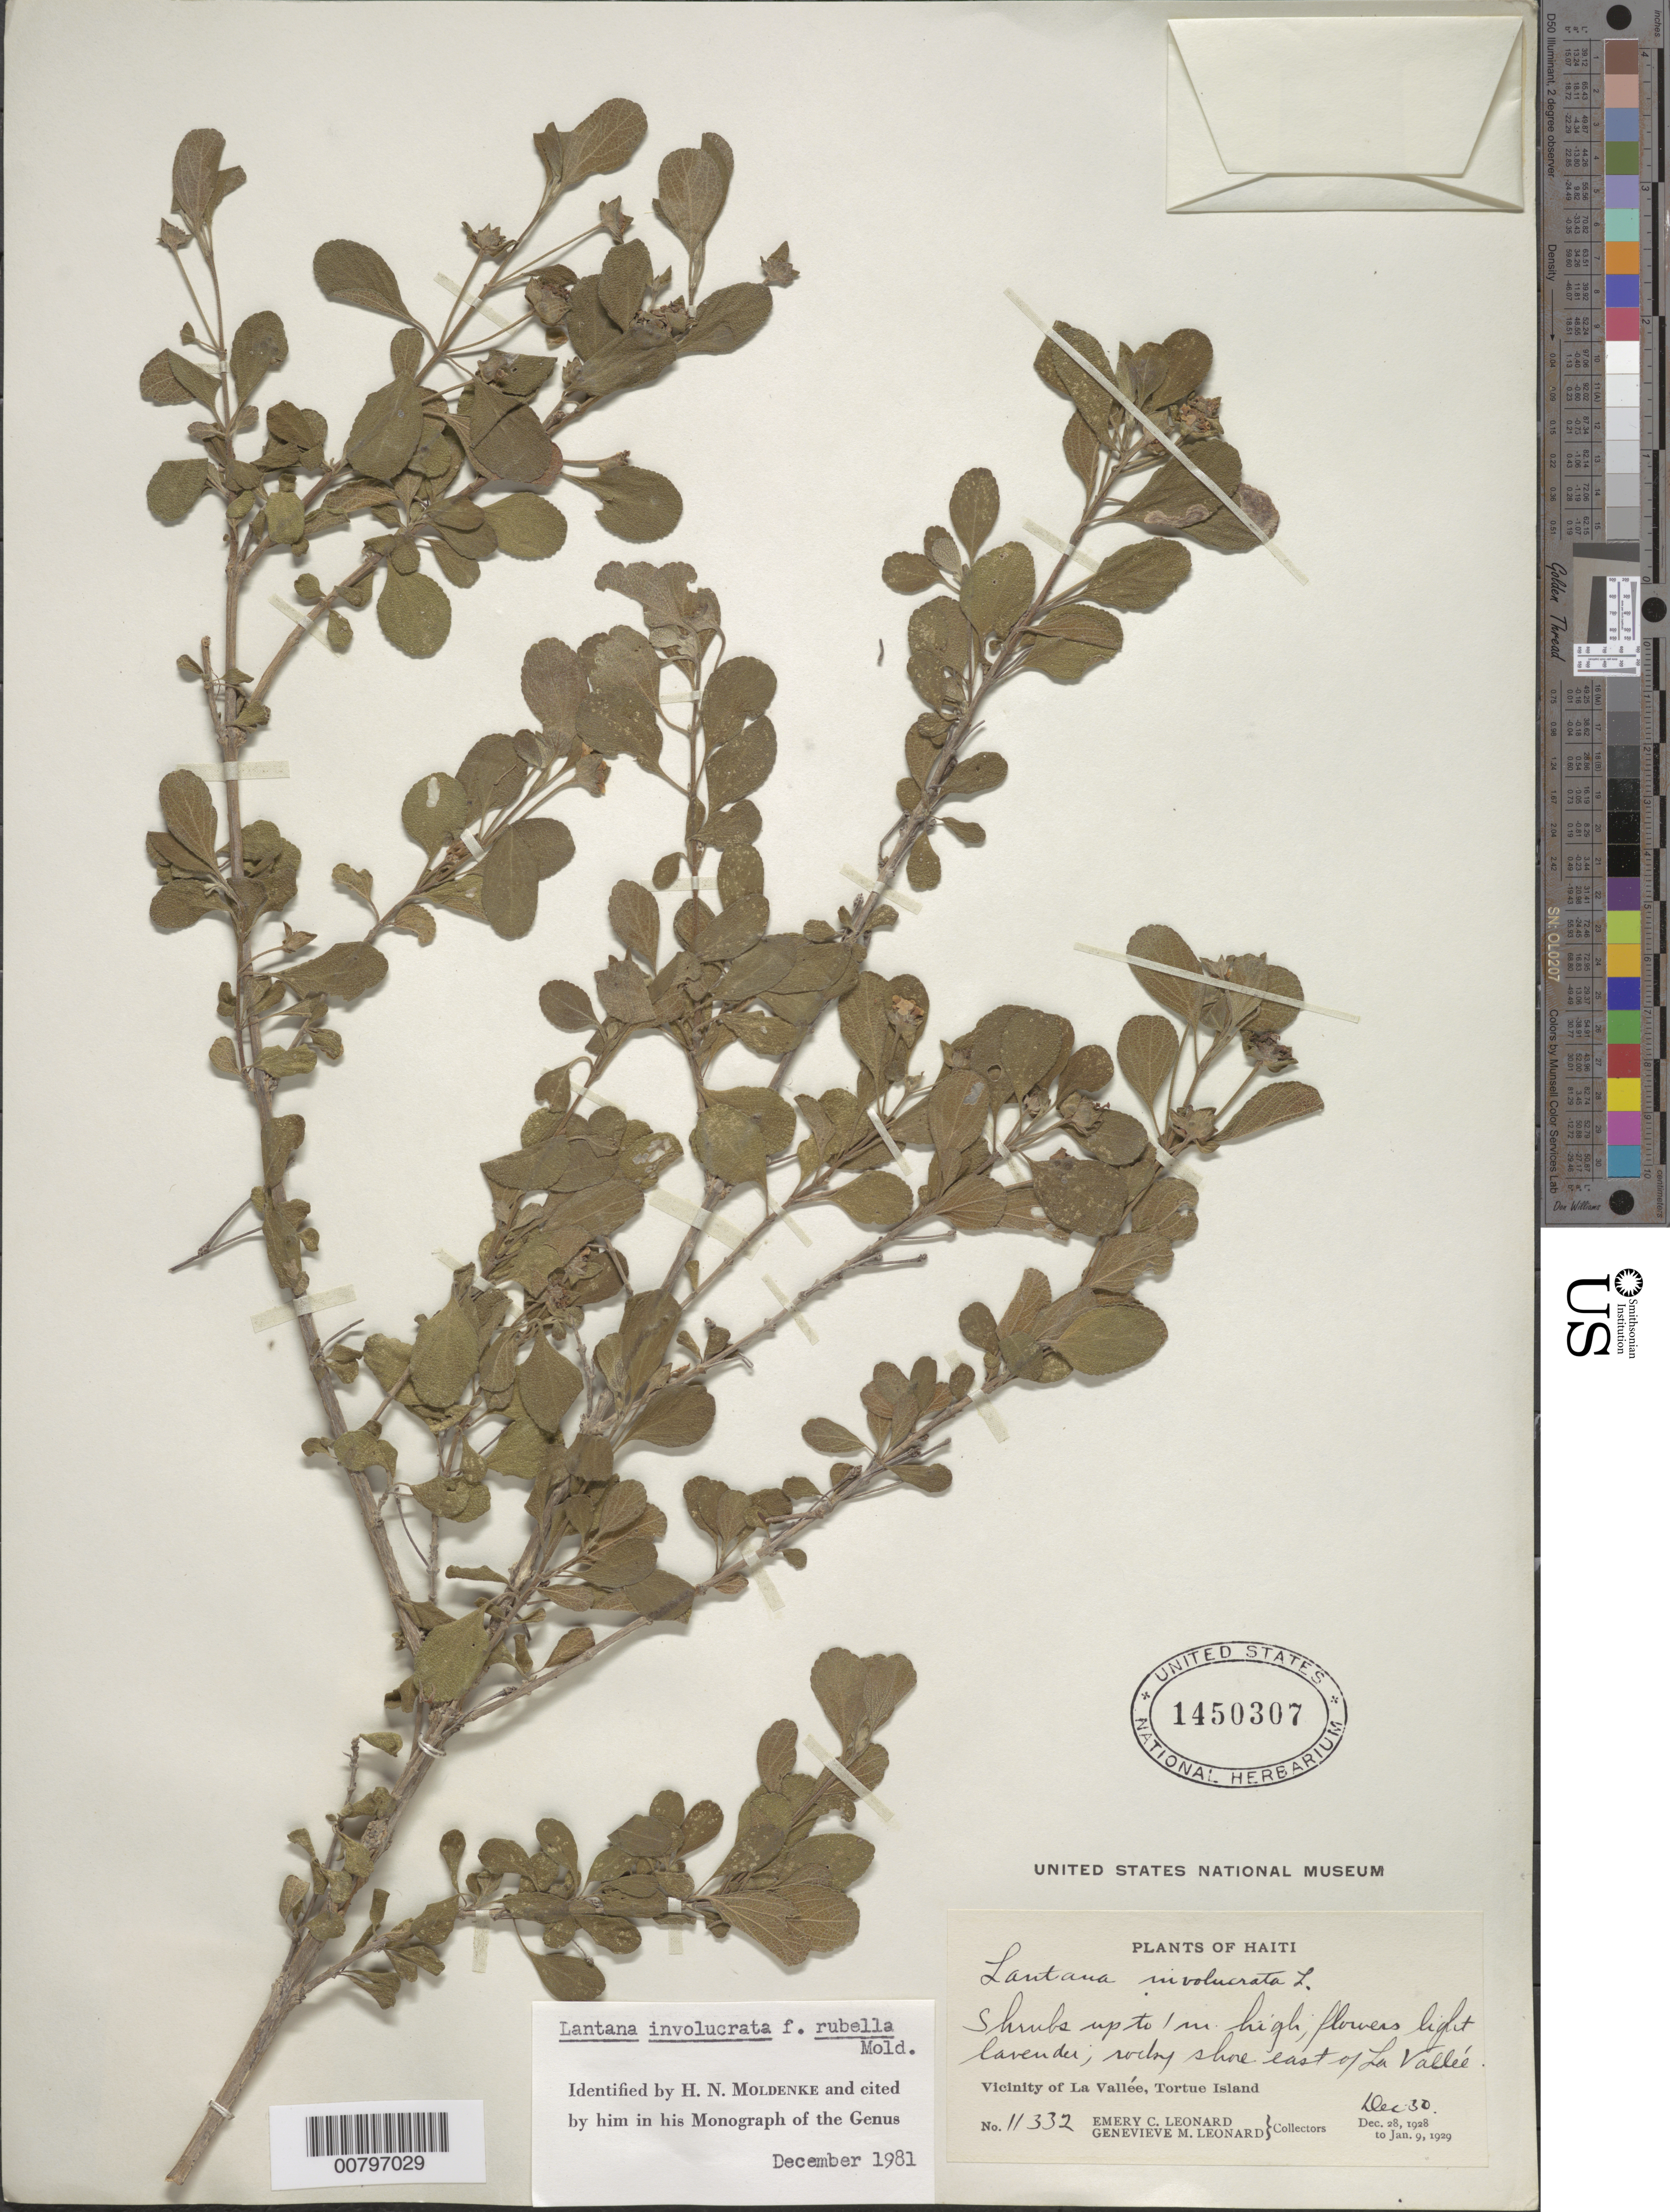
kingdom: Plantae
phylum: Tracheophyta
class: Magnoliopsida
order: Lamiales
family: Verbenaceae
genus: Lantana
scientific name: Lantana involucrata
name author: L.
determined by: Moldenke, H. N.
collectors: E. C. Leonard & G. M. Leonard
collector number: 11332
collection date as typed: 30 Dec 1928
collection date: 1928-12-30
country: Haiti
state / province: Nord-Ouest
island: Île de la Tortue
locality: E of La Vallée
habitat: Rocky shore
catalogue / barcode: US 1450307